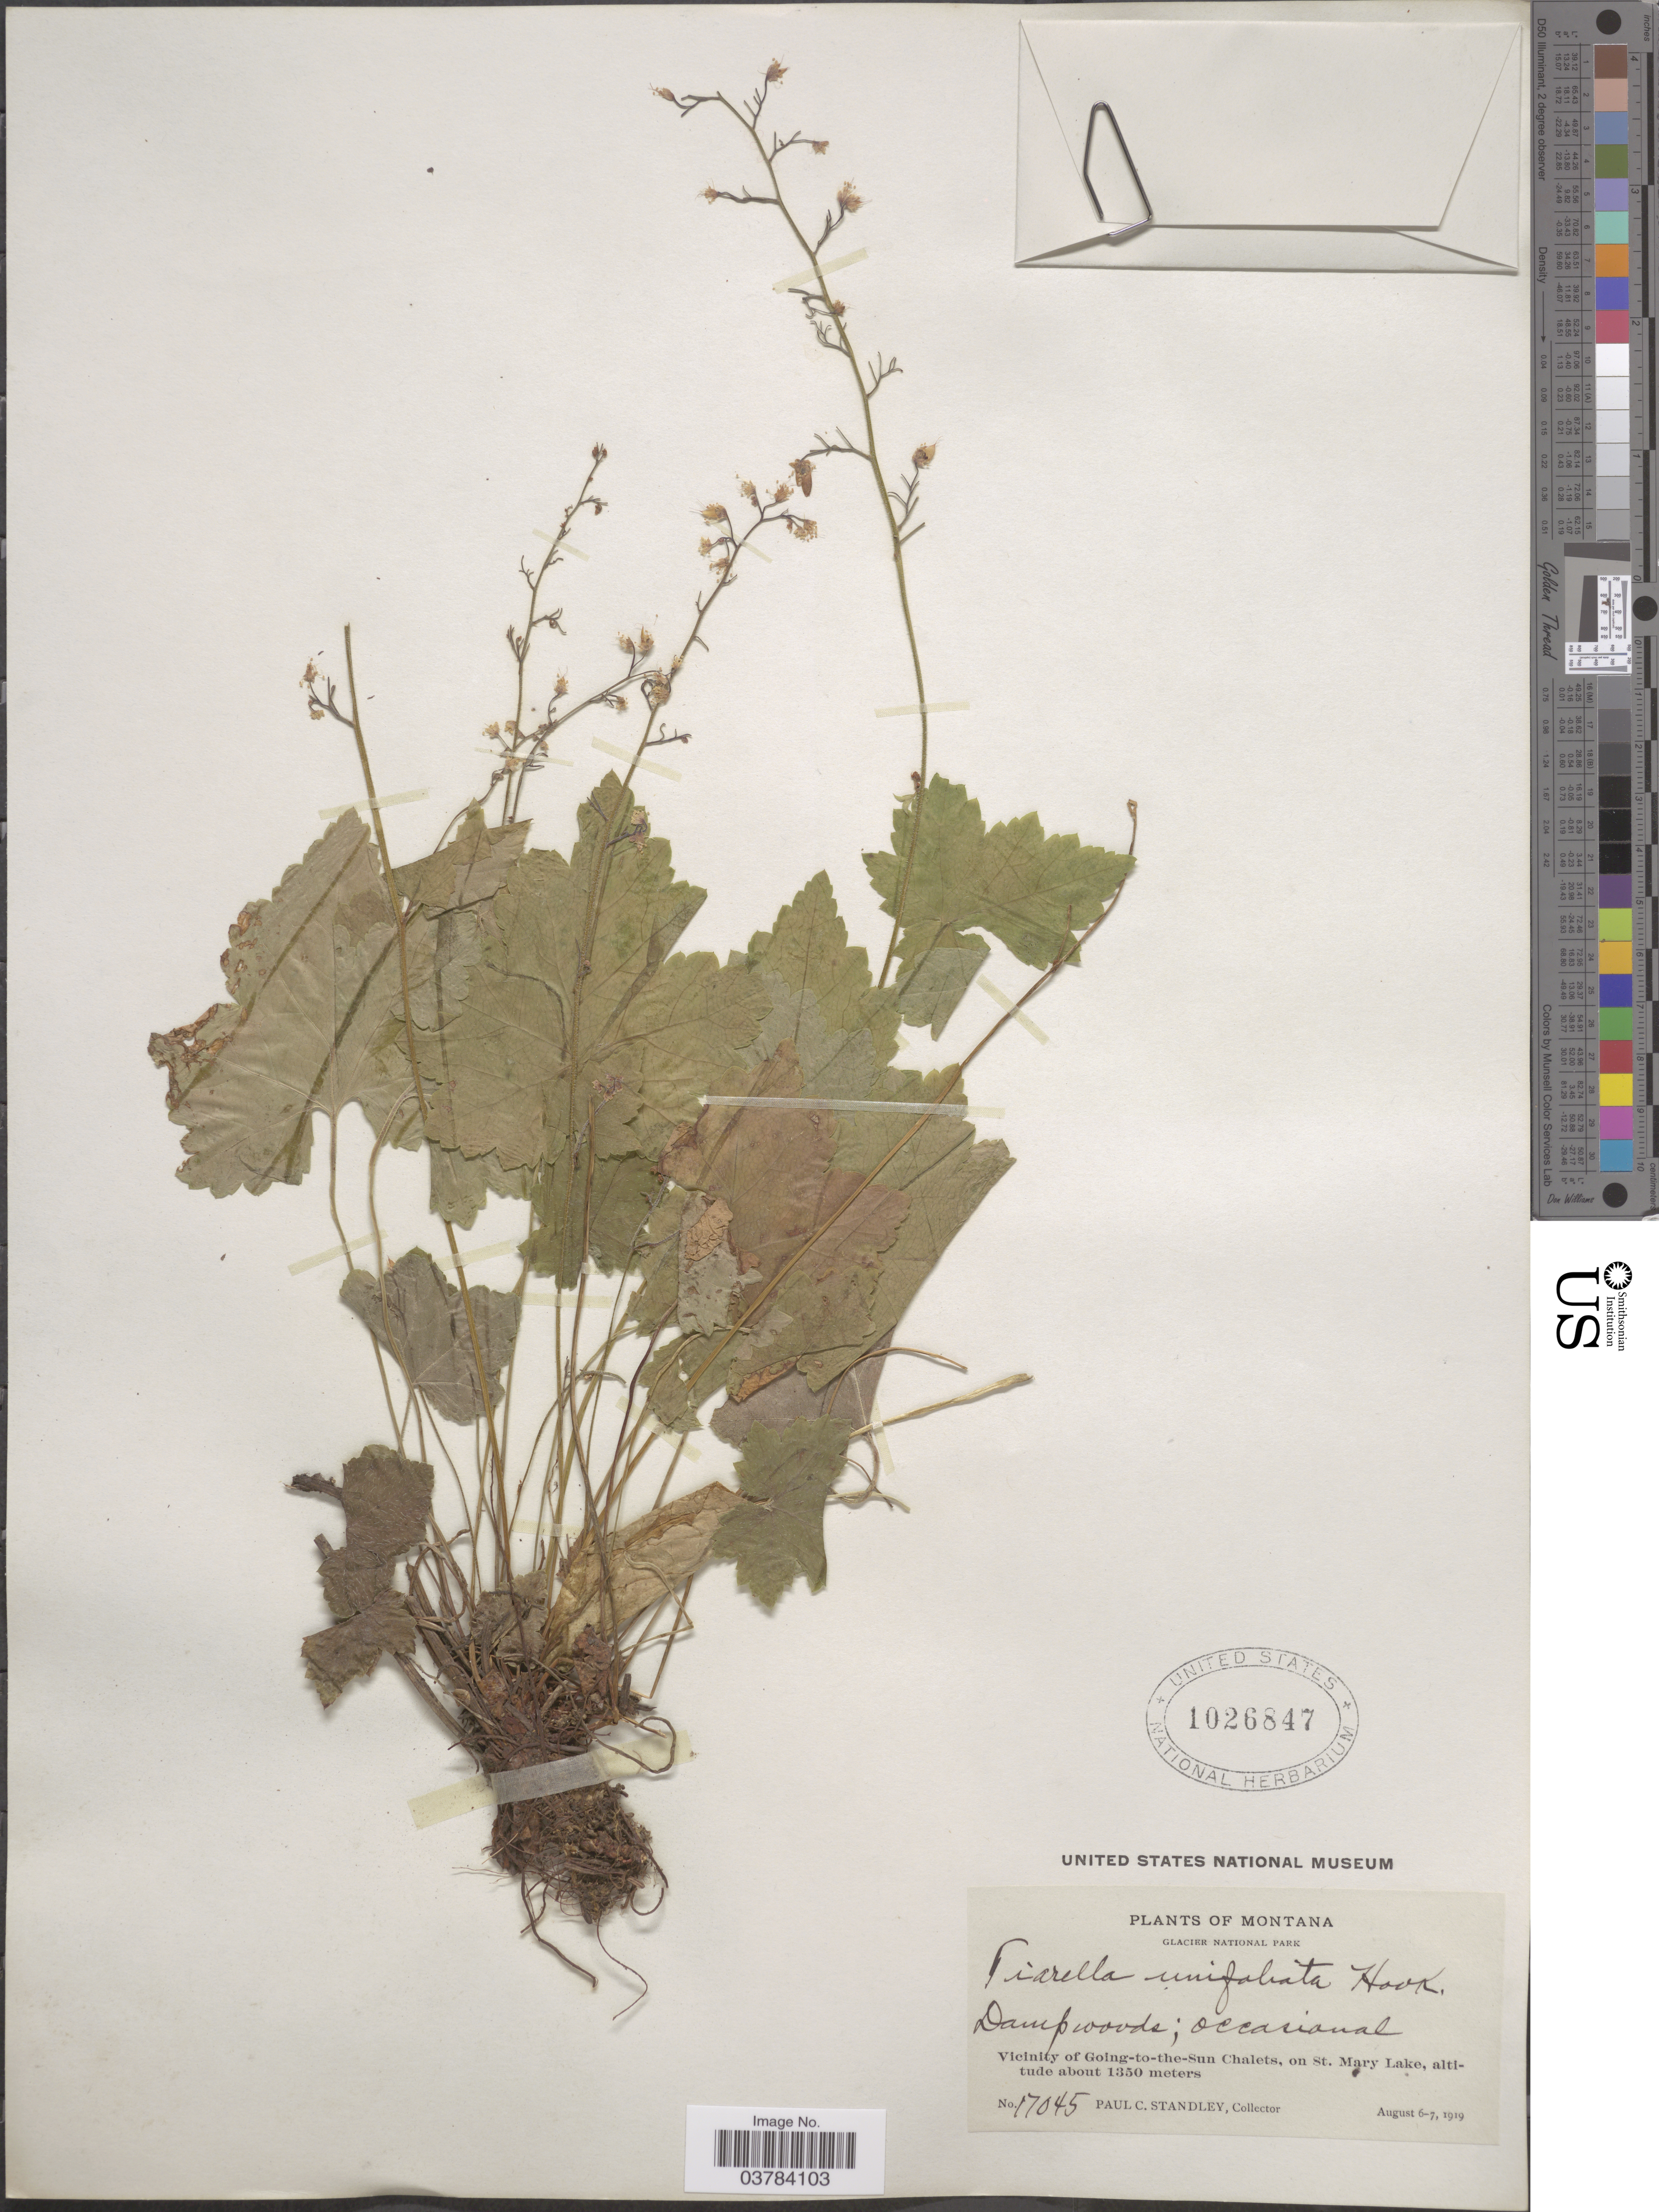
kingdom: Plantae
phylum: Tracheophyta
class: Magnoliopsida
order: Saxifragales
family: Saxifragaceae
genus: Tiarella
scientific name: Tiarella unifoliata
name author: Hook.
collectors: P. C. Standley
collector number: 17045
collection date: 1919-08-06/1919-08-07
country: United States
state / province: Montana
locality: Glacier National Park. Vicinity of Going-to-the-Sun Chalets, on St. Mary Lake.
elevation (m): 1350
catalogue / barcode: US 1026847